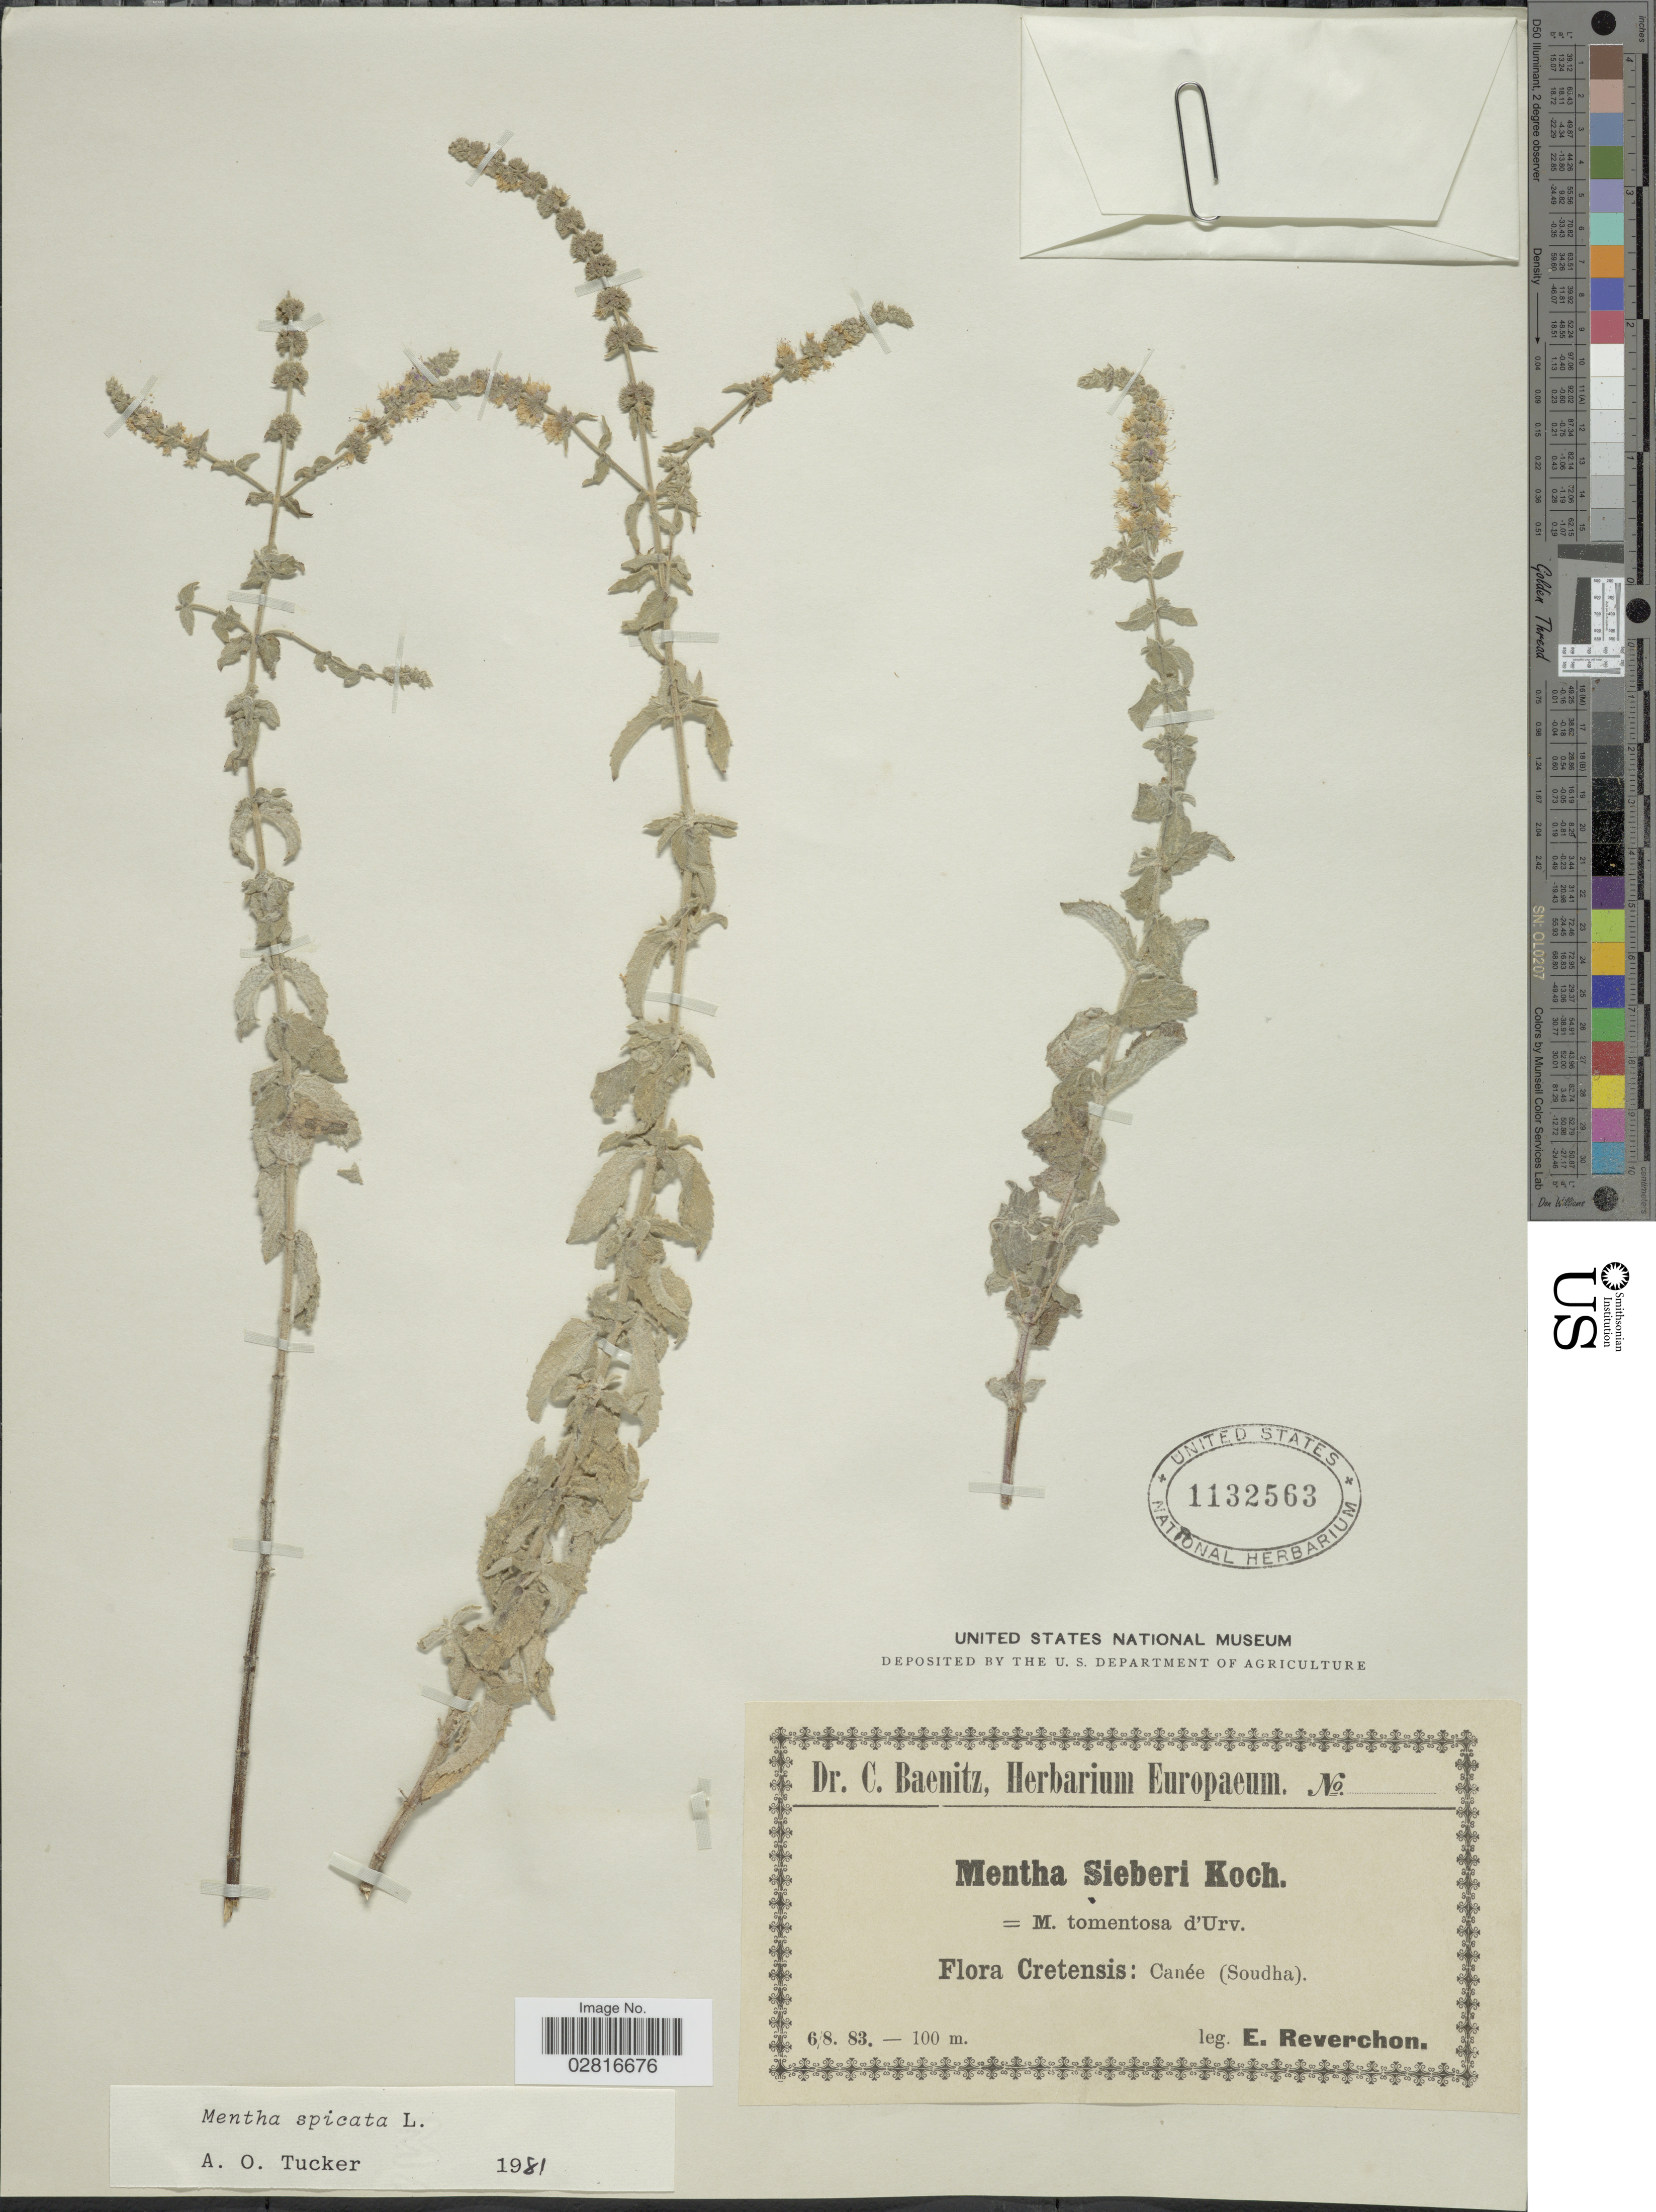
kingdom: Plantae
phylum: Tracheophyta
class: Magnoliopsida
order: Lamiales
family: Lamiaceae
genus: Mentha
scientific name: Mentha spicata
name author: L.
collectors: E. Reverchon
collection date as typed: Transcribed d/m/y: 6/8/83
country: Greece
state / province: Crete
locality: Cretensis: Canée (Soudha).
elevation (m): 100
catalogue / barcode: US 1132563